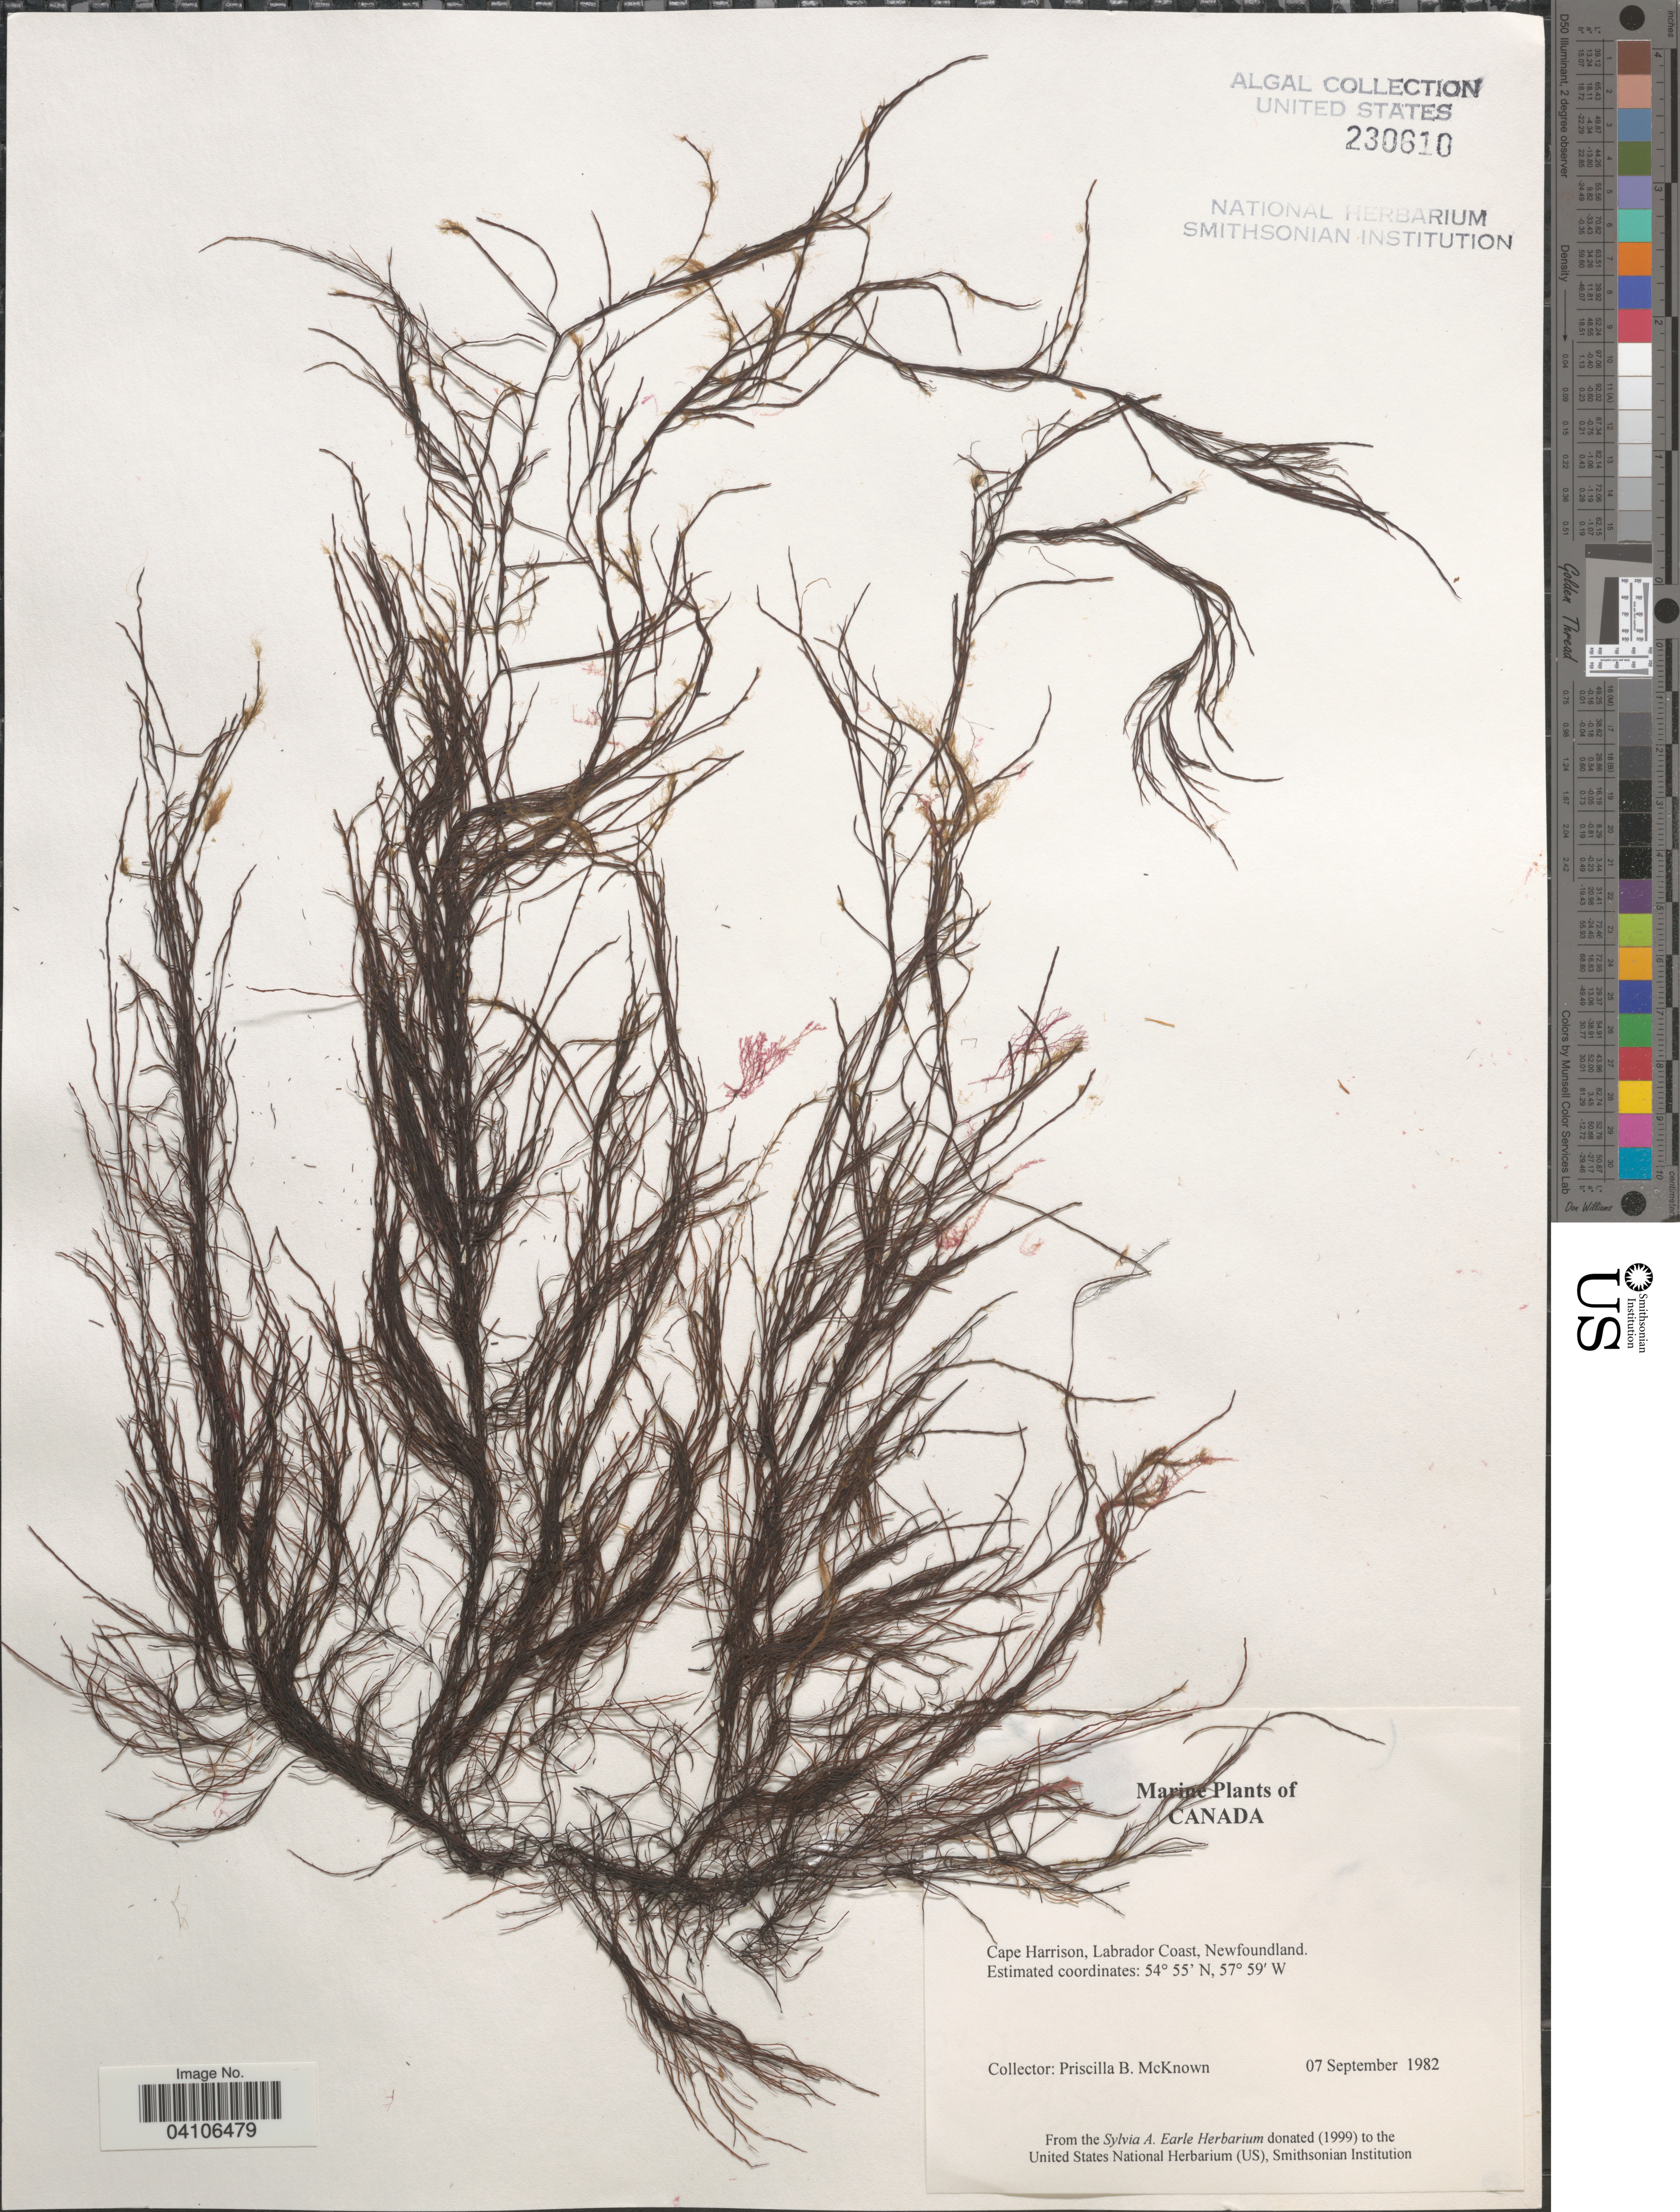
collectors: P. McKnown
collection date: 1982-09-07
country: Canada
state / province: Newfoundland and Labrador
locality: Cape Harrison, Labrador Coast.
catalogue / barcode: US 230610